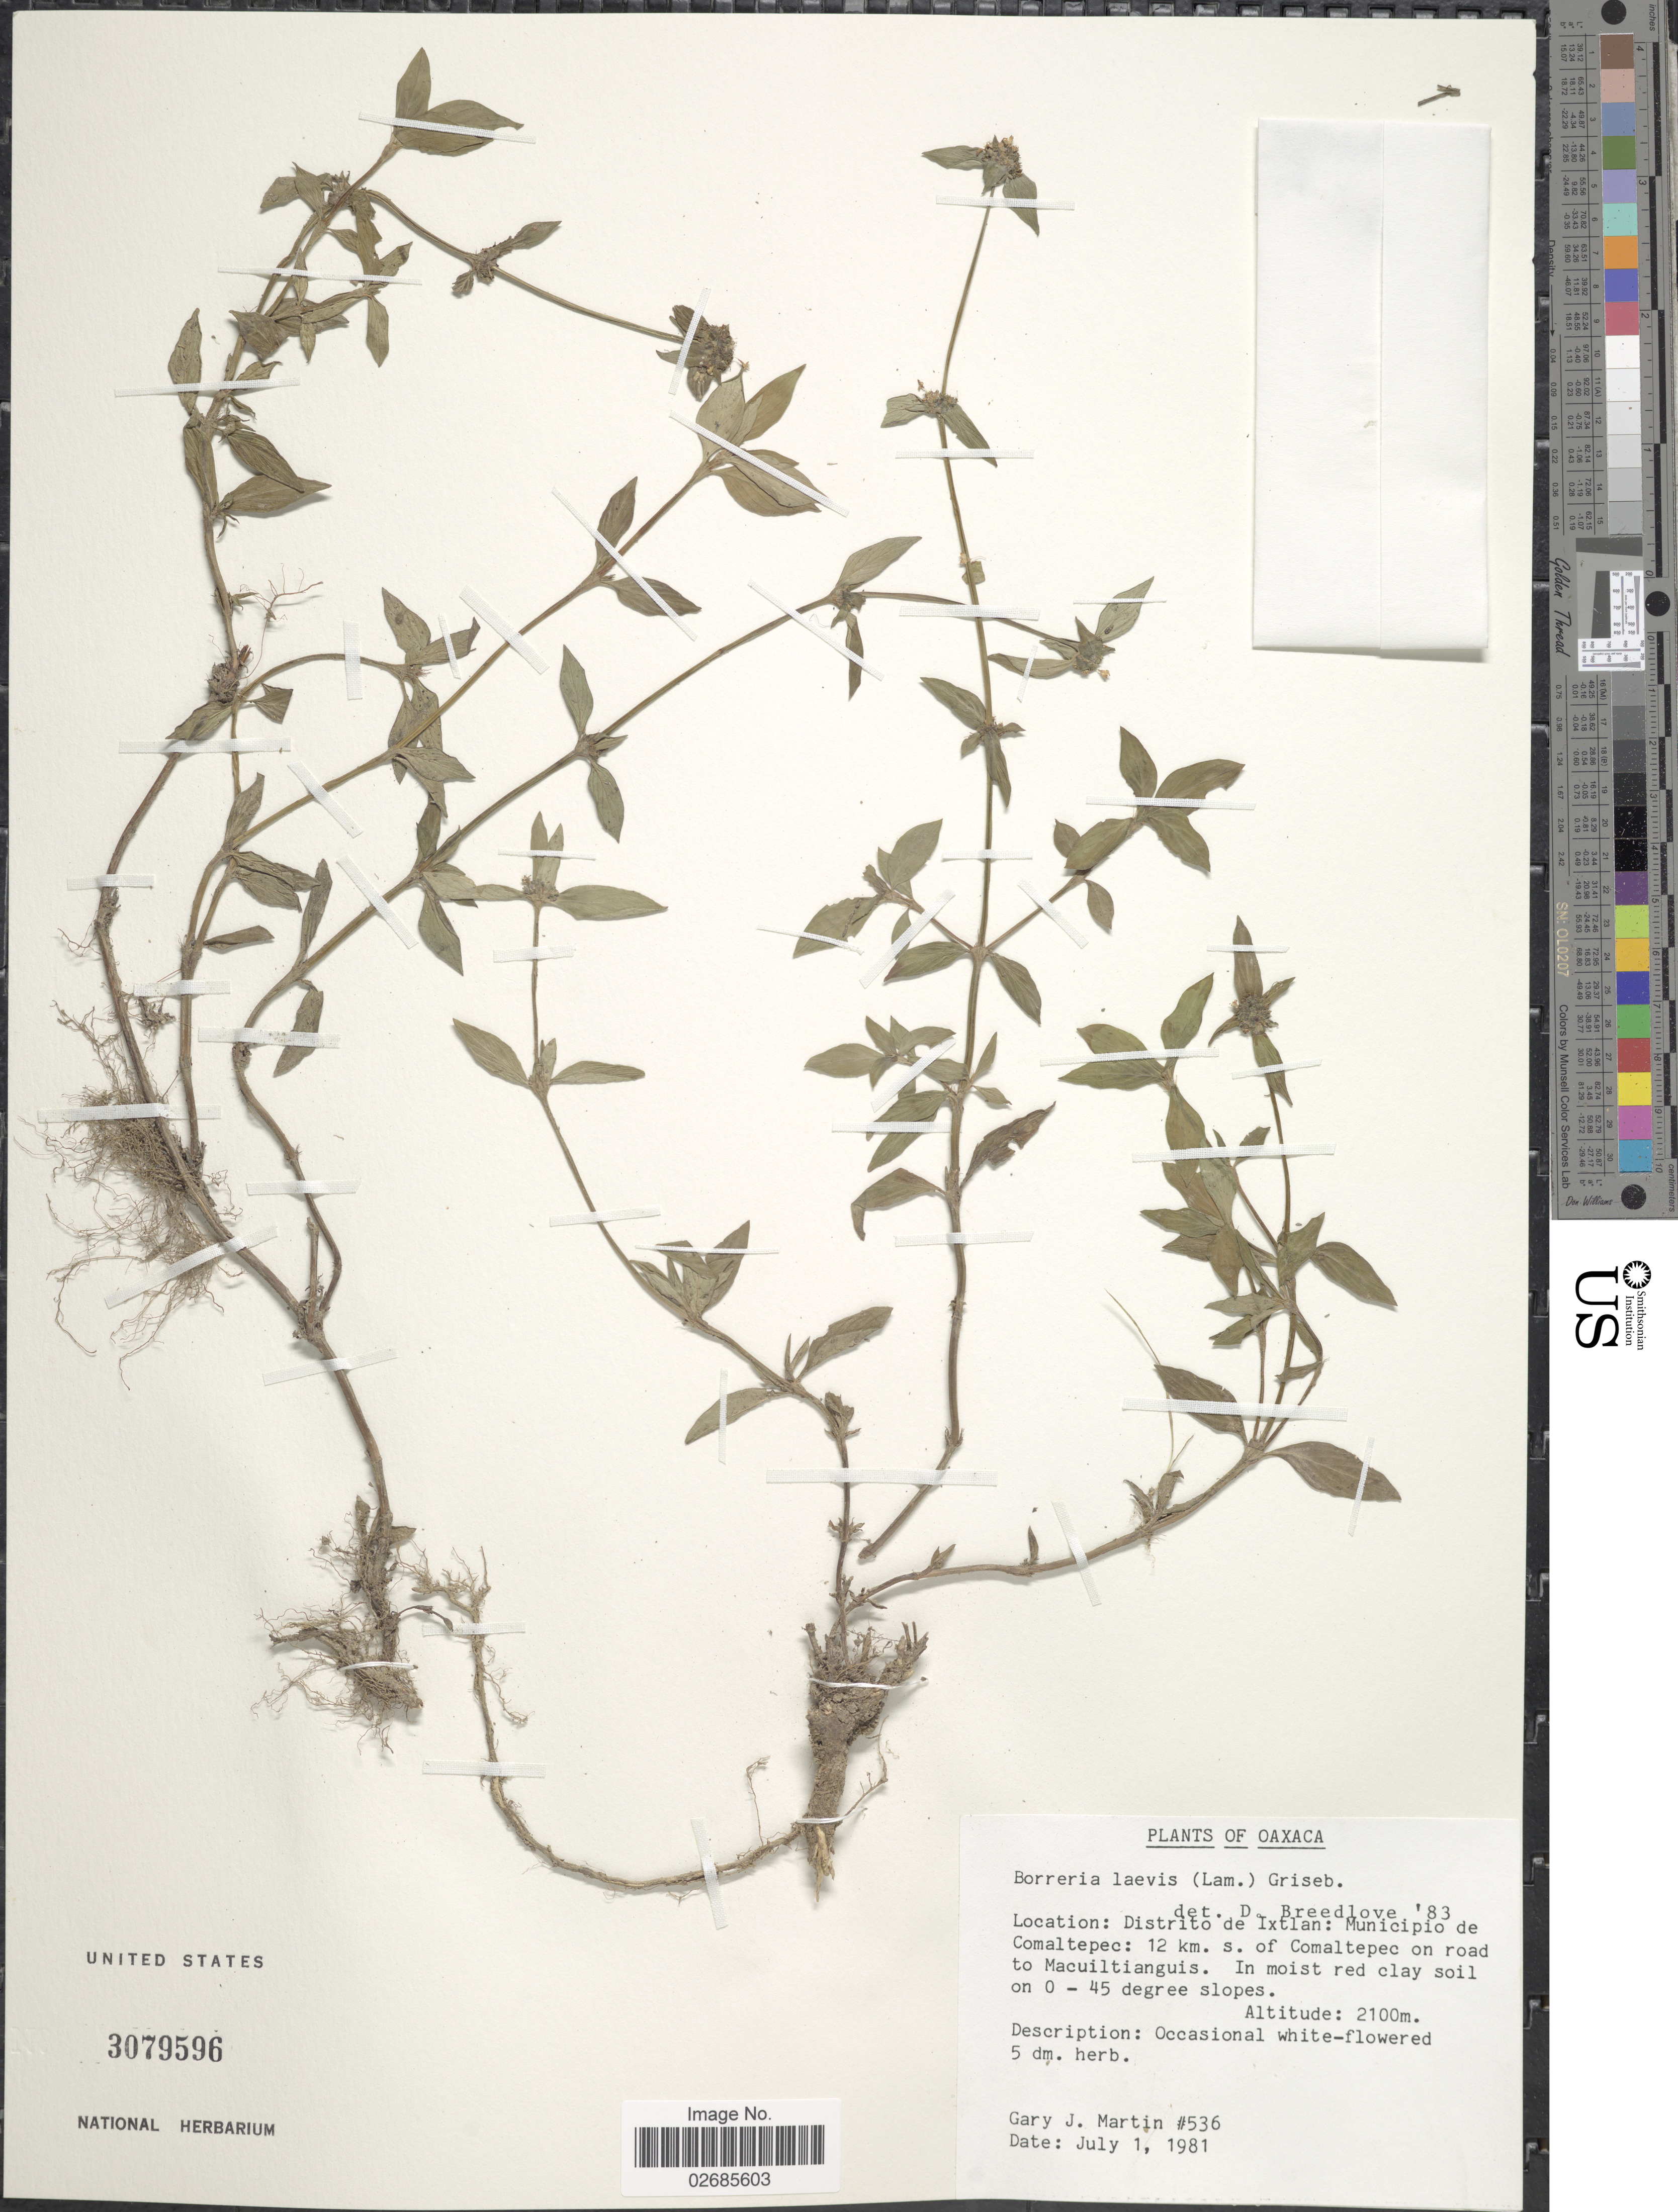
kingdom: Plantae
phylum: Tracheophyta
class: Magnoliopsida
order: Gentianales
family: Rubiaceae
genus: Borreria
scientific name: Borreria assurgens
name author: (Ruiz & Pav.) Griseb.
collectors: G. J. Martin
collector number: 536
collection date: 1981-07-01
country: Mexico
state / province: Oaxaca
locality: Distrito de Ixtlan: Municipio de Comaltepec: 12 km s. of Comaltepec on road to Macuiltianguis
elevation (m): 2100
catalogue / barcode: US 3079596